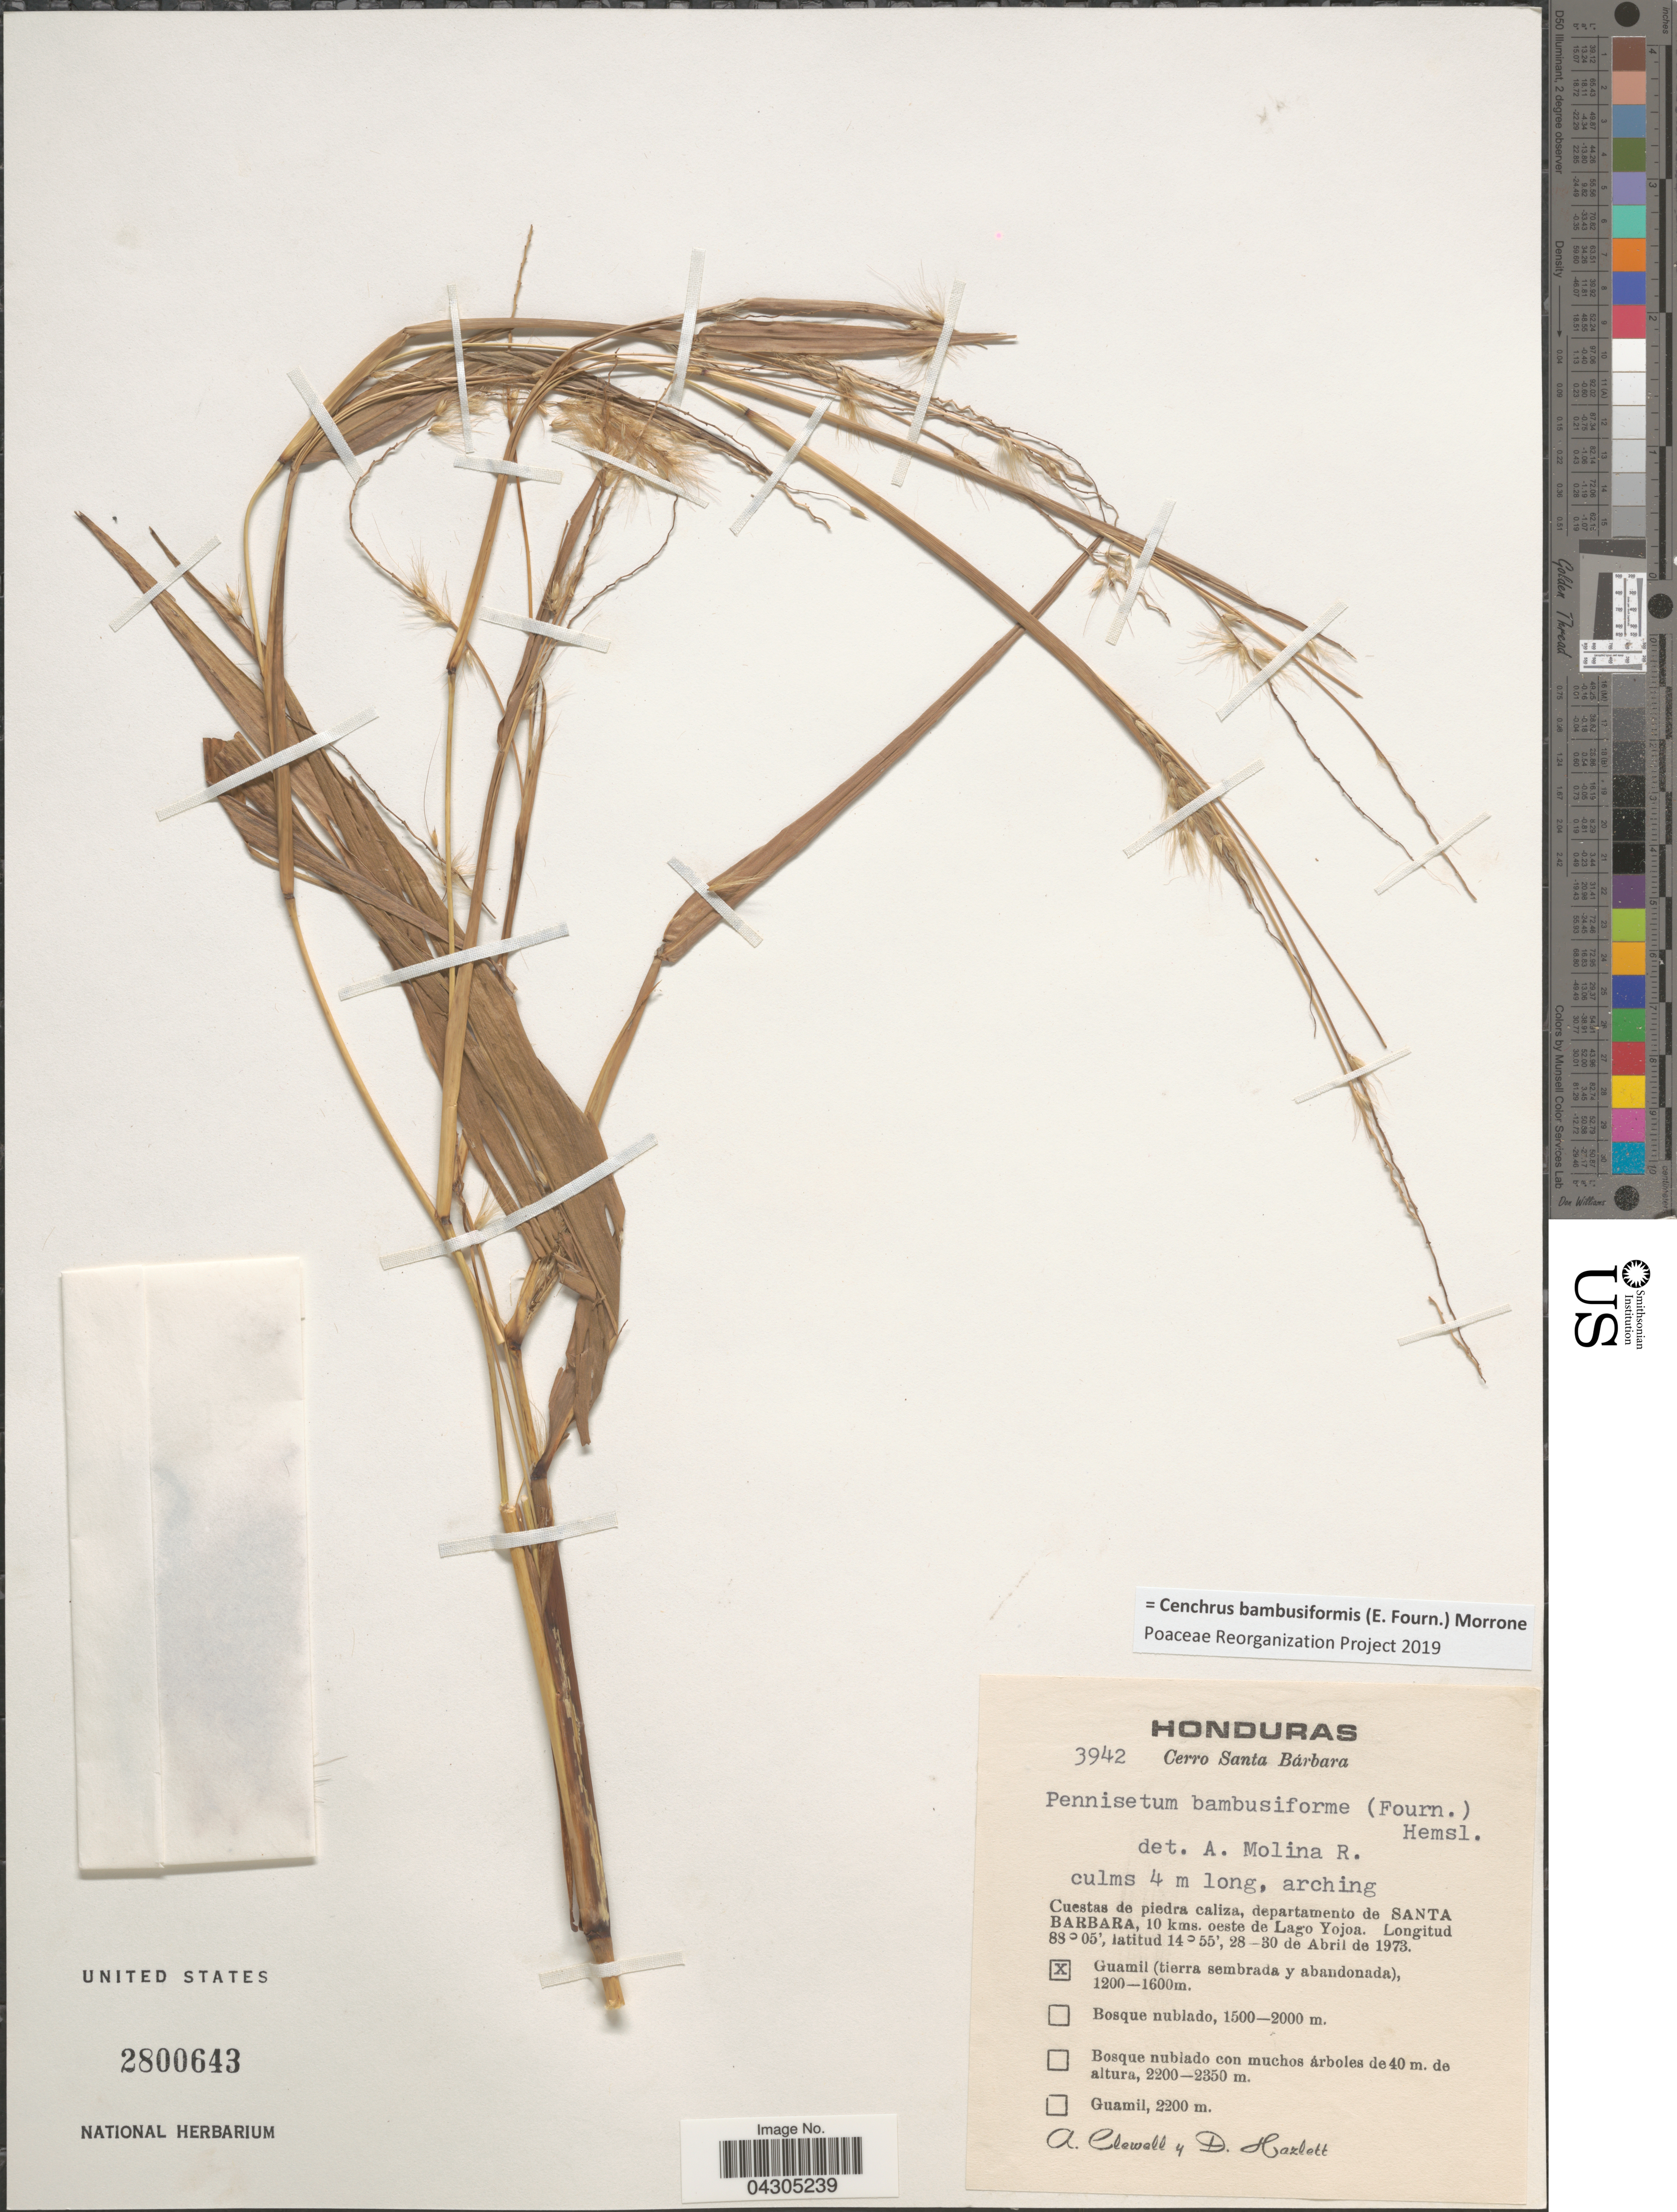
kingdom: Plantae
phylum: Tracheophyta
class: Liliopsida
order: Poales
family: Poaceae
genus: Cenchrus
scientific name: Cenchrus bambusiformis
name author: (E. Fourn.) Morrone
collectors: A. Clewell & D. Hazlett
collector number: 3942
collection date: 1973-04-28/1973-04-30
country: Honduras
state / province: Santa Barbara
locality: Cerro Santa Barbara. Cuestas de piedra caliza, departamento de Santa Barbara, 10 kms. oeste de Lago Yojoa. Guamil (tierra sembrada y abandonada).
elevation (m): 1200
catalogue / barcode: US 2800643